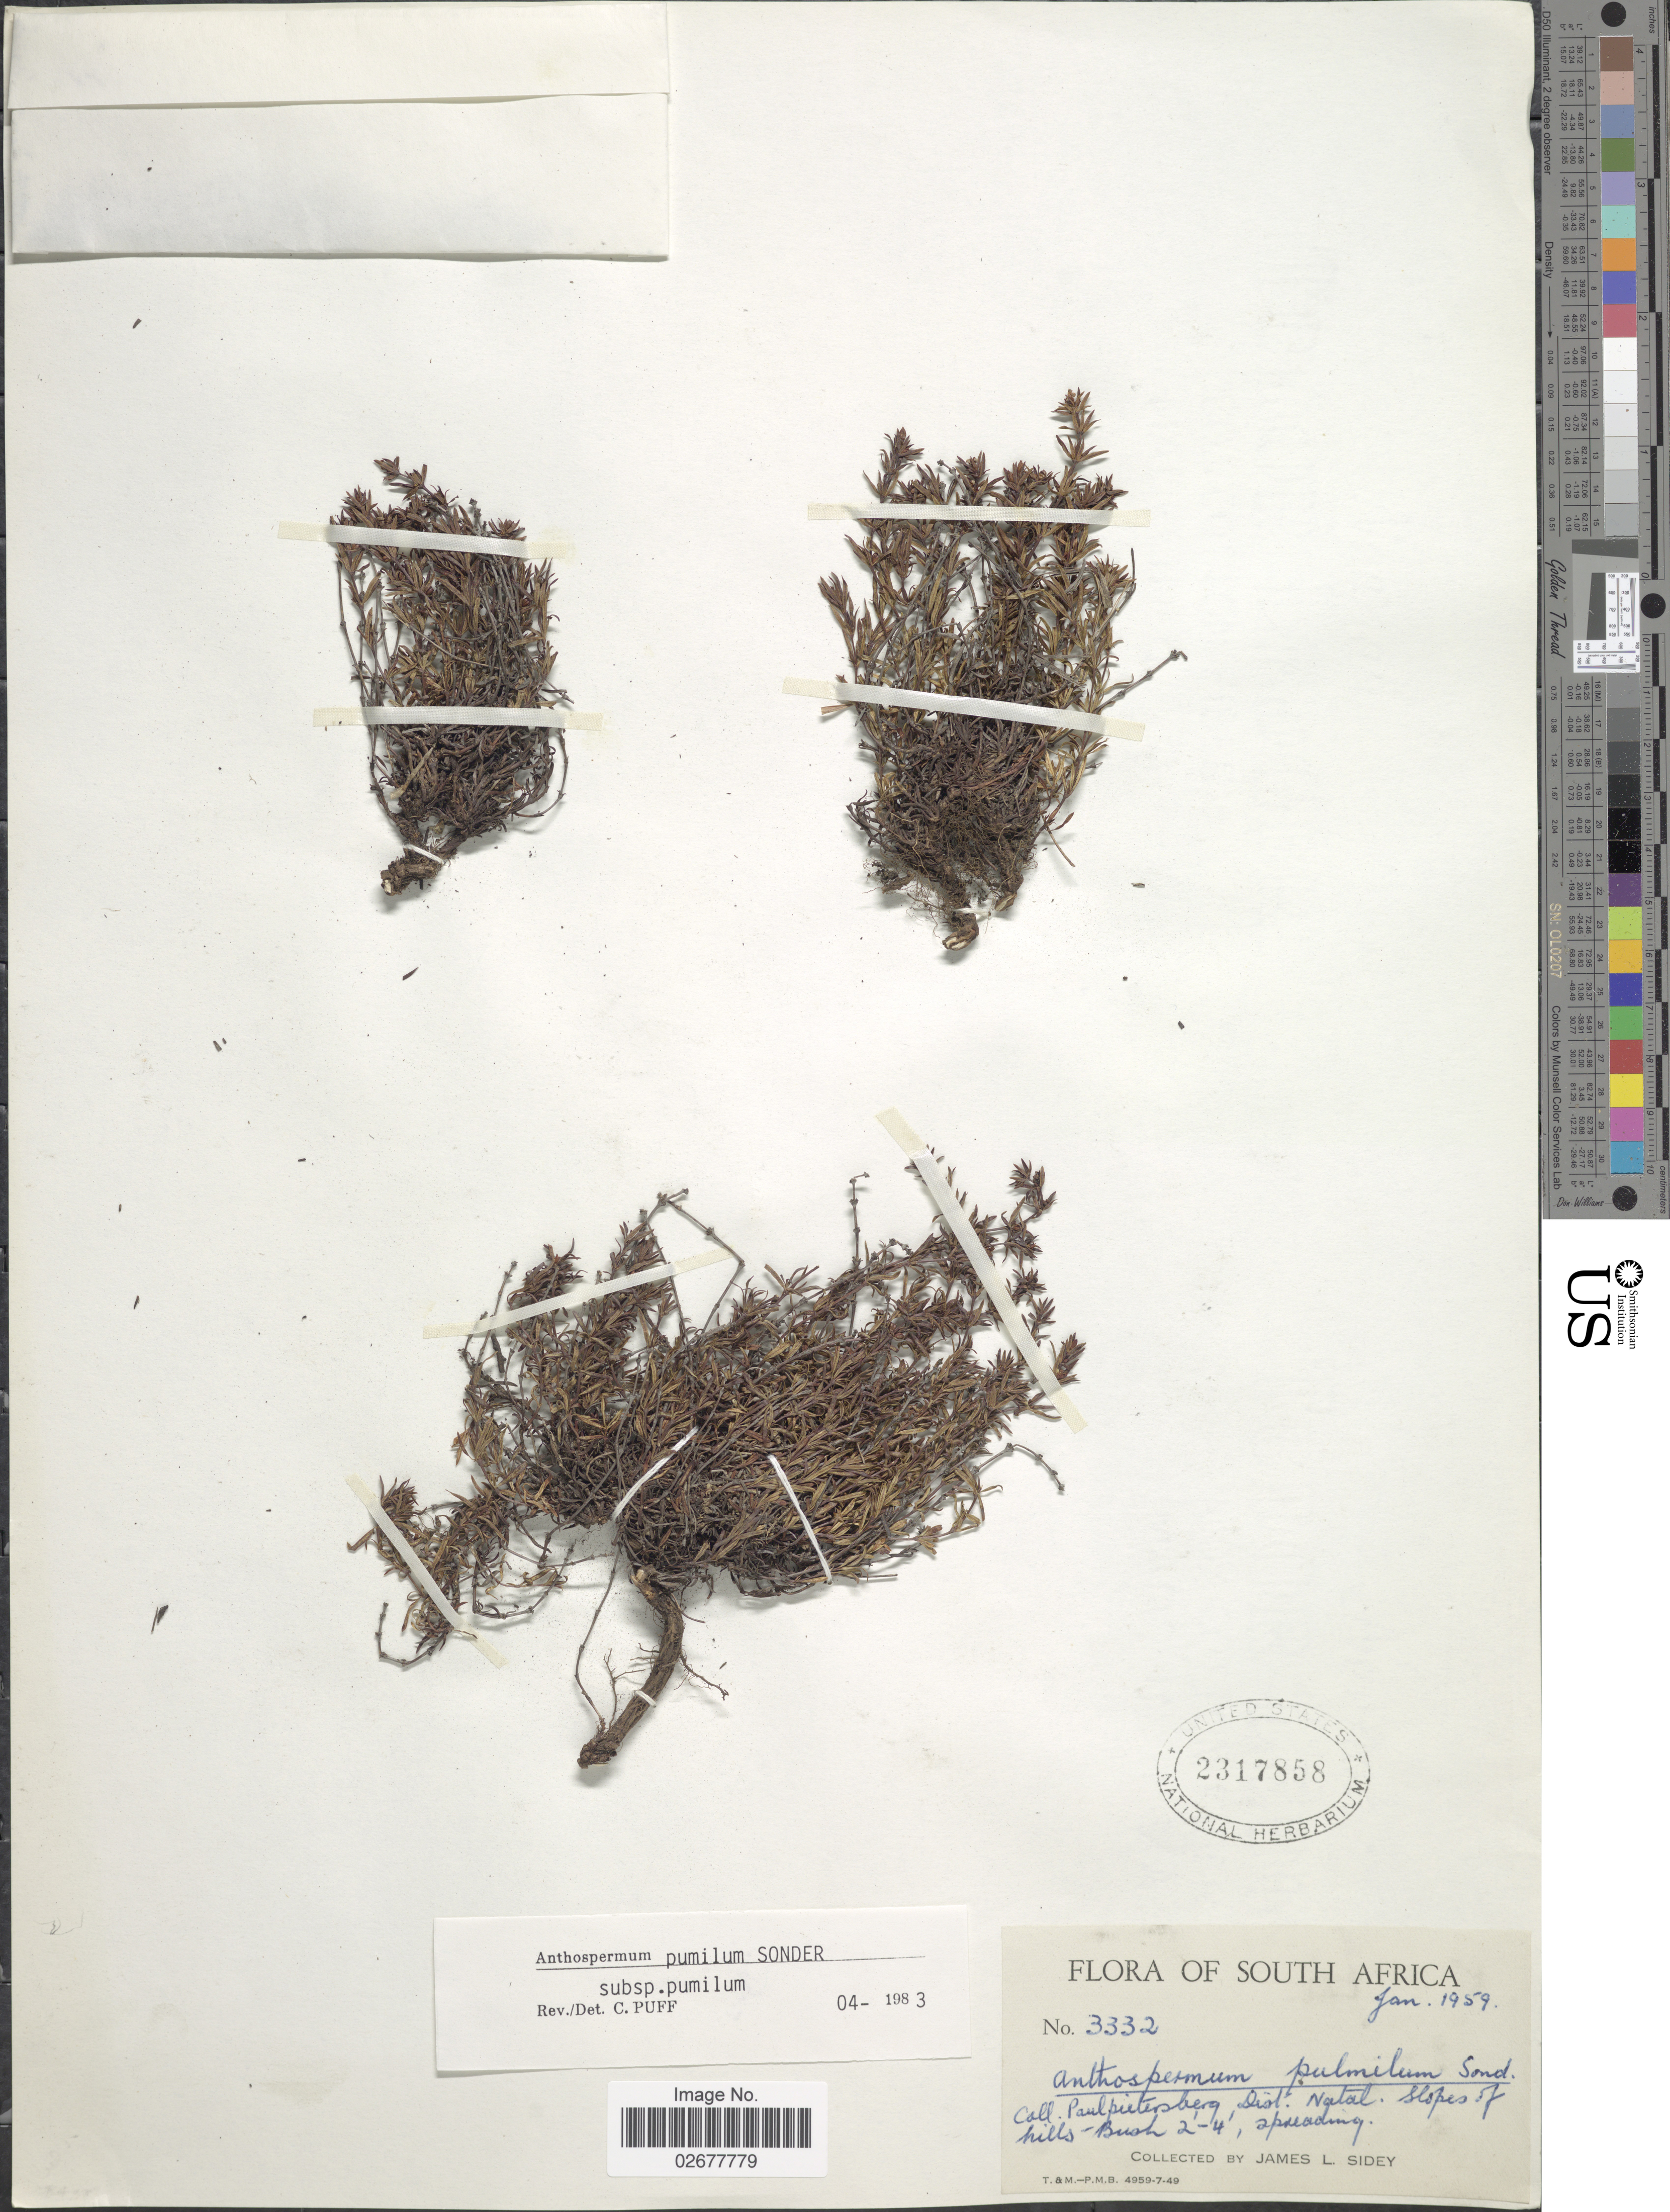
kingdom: Plantae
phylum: Tracheophyta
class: Magnoliopsida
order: Gentianales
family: Rubiaceae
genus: Anthospermum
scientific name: Anthospermum pumilum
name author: Sond.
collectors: J. L. Sidey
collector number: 3332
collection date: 1959-01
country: South Africa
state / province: KwaZulu-Natal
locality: Paulpietersberg, Dist. Natal. Slopes of hills.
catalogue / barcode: US 2317858